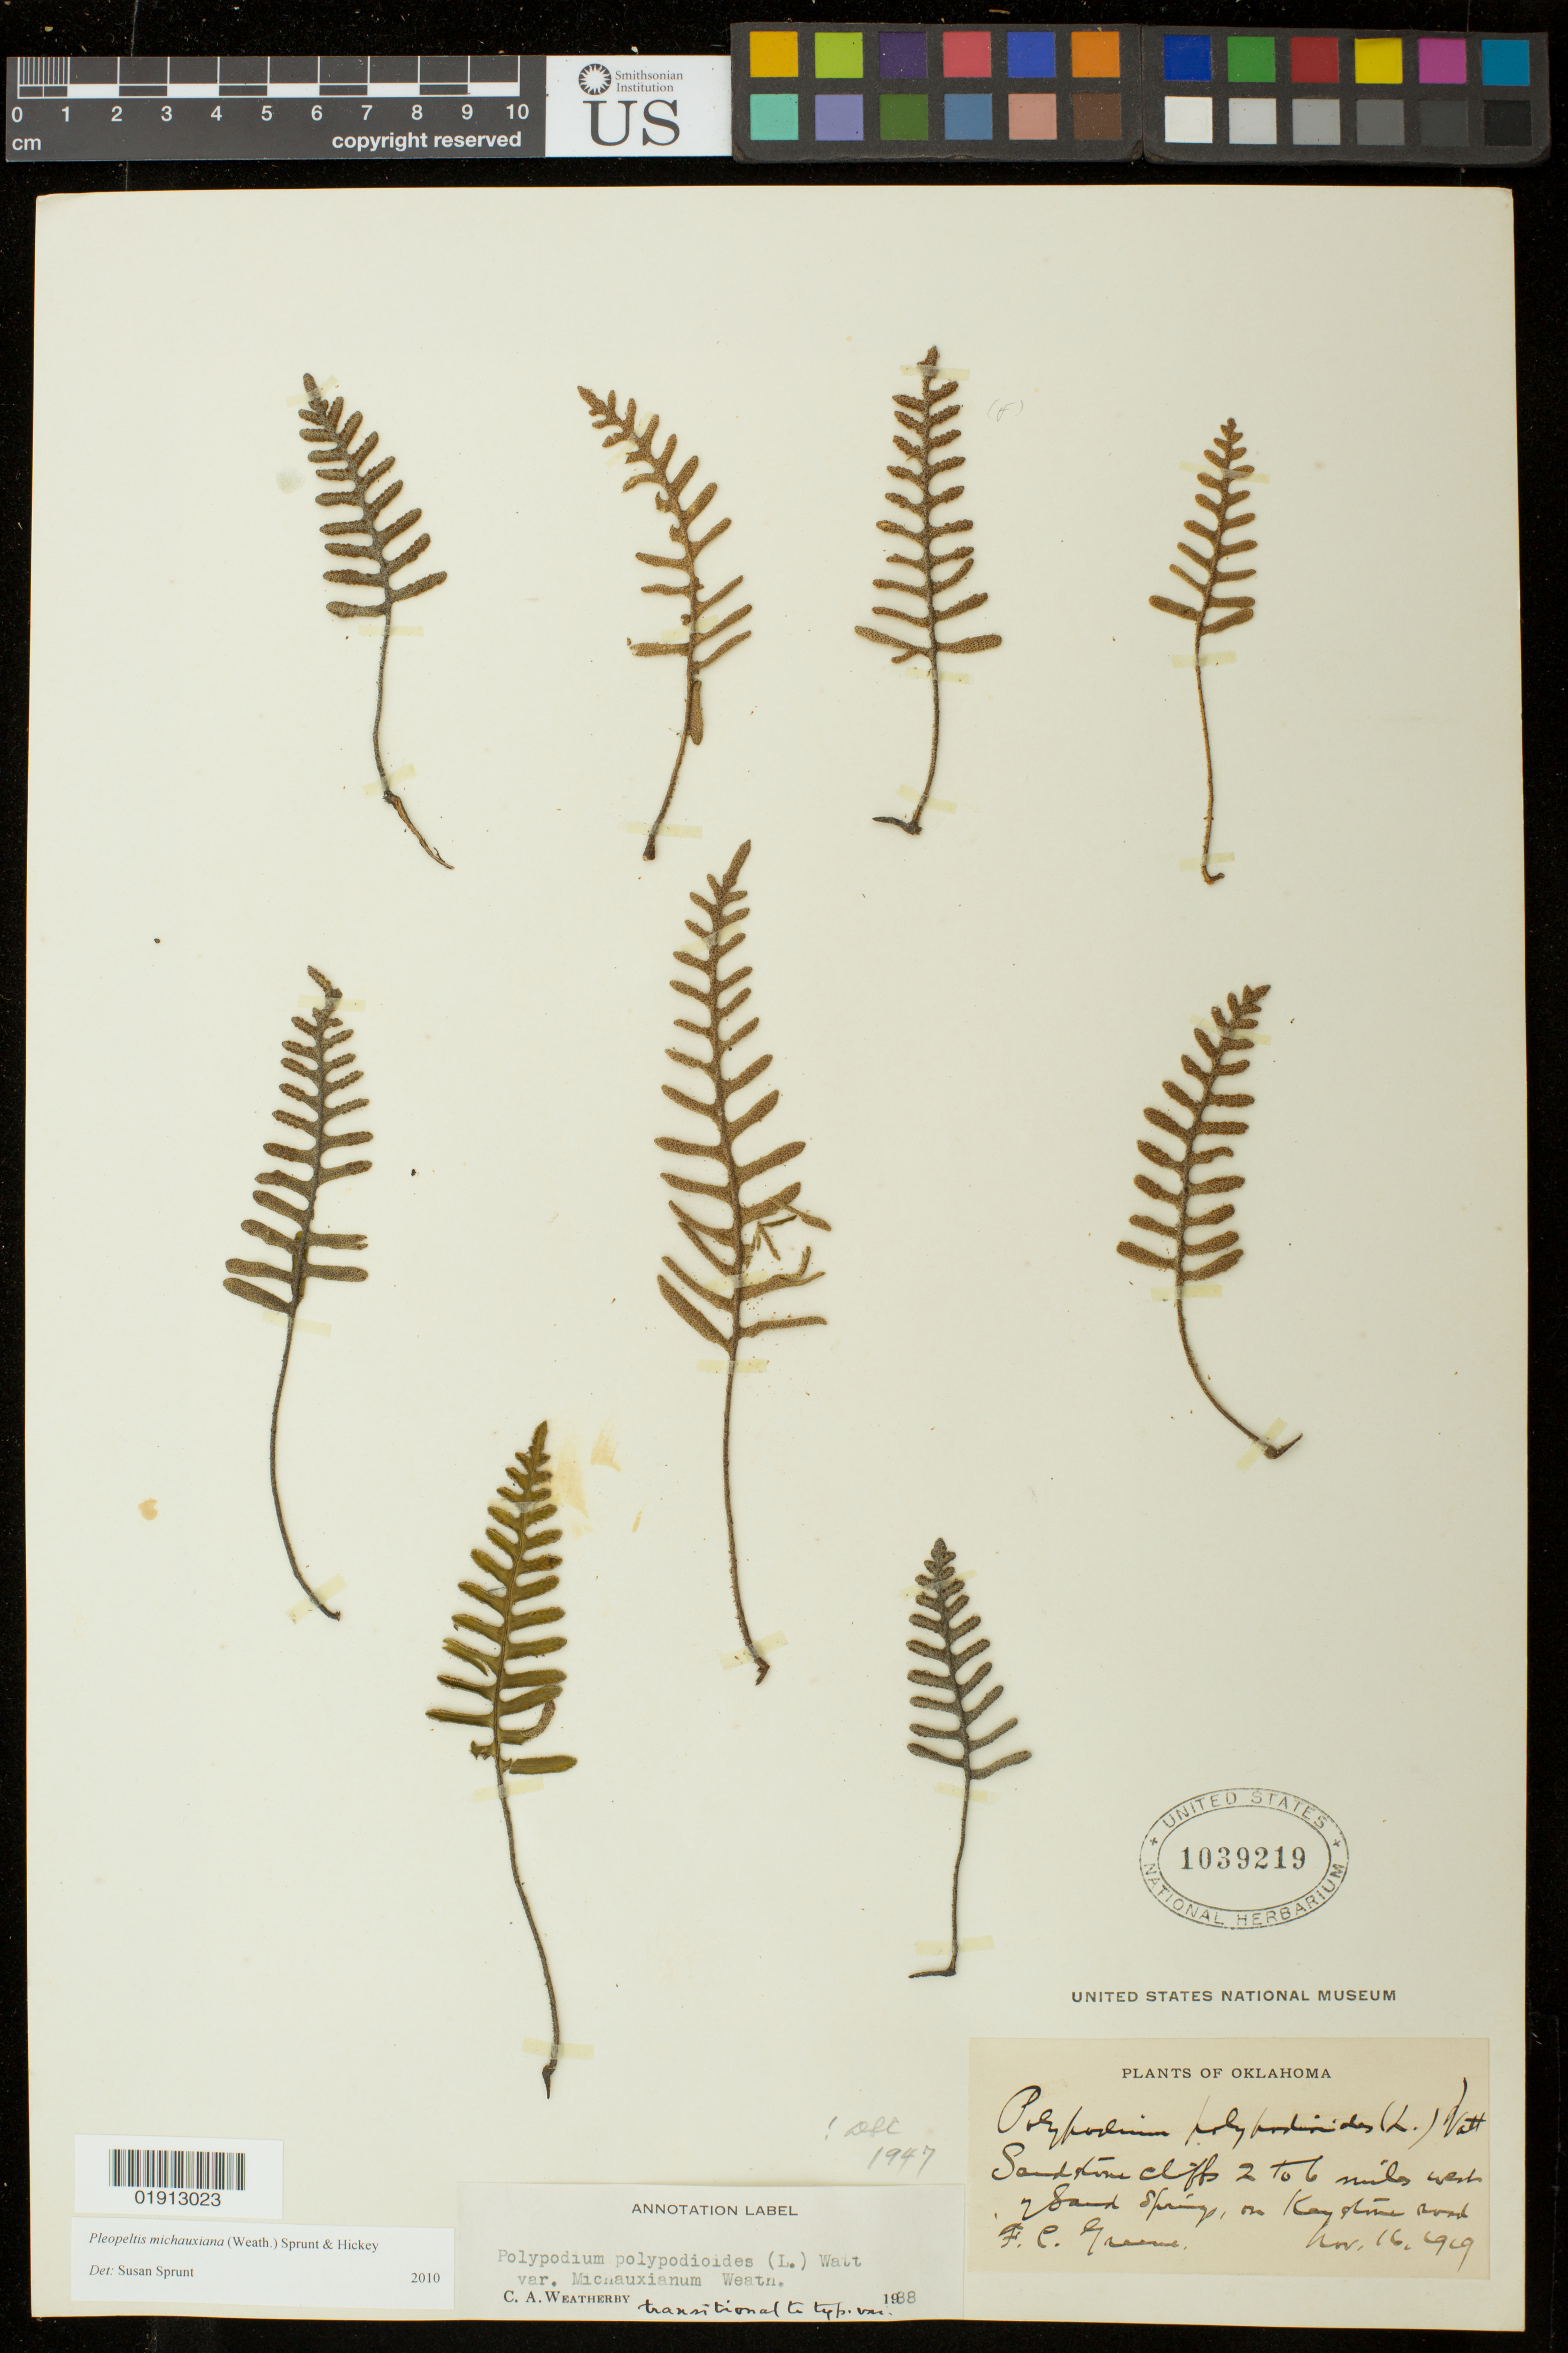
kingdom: Plantae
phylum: Tracheophyta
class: Polypodiopsida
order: Polypodiales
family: Polypodiaceae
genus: Pleopeltis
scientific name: Pleopeltis michauxiana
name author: (Weath.) Hickey & Sprunt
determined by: Sprunt, S. V.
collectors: F. C. Greene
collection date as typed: Nov. 16, 1919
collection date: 1919-11-16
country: United States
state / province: Oklahoma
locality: Sandstone cliffs 2 to 6 miles west of Sand Springs, on Keystone Road.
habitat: Sandstone cliffs.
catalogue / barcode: US 1039219